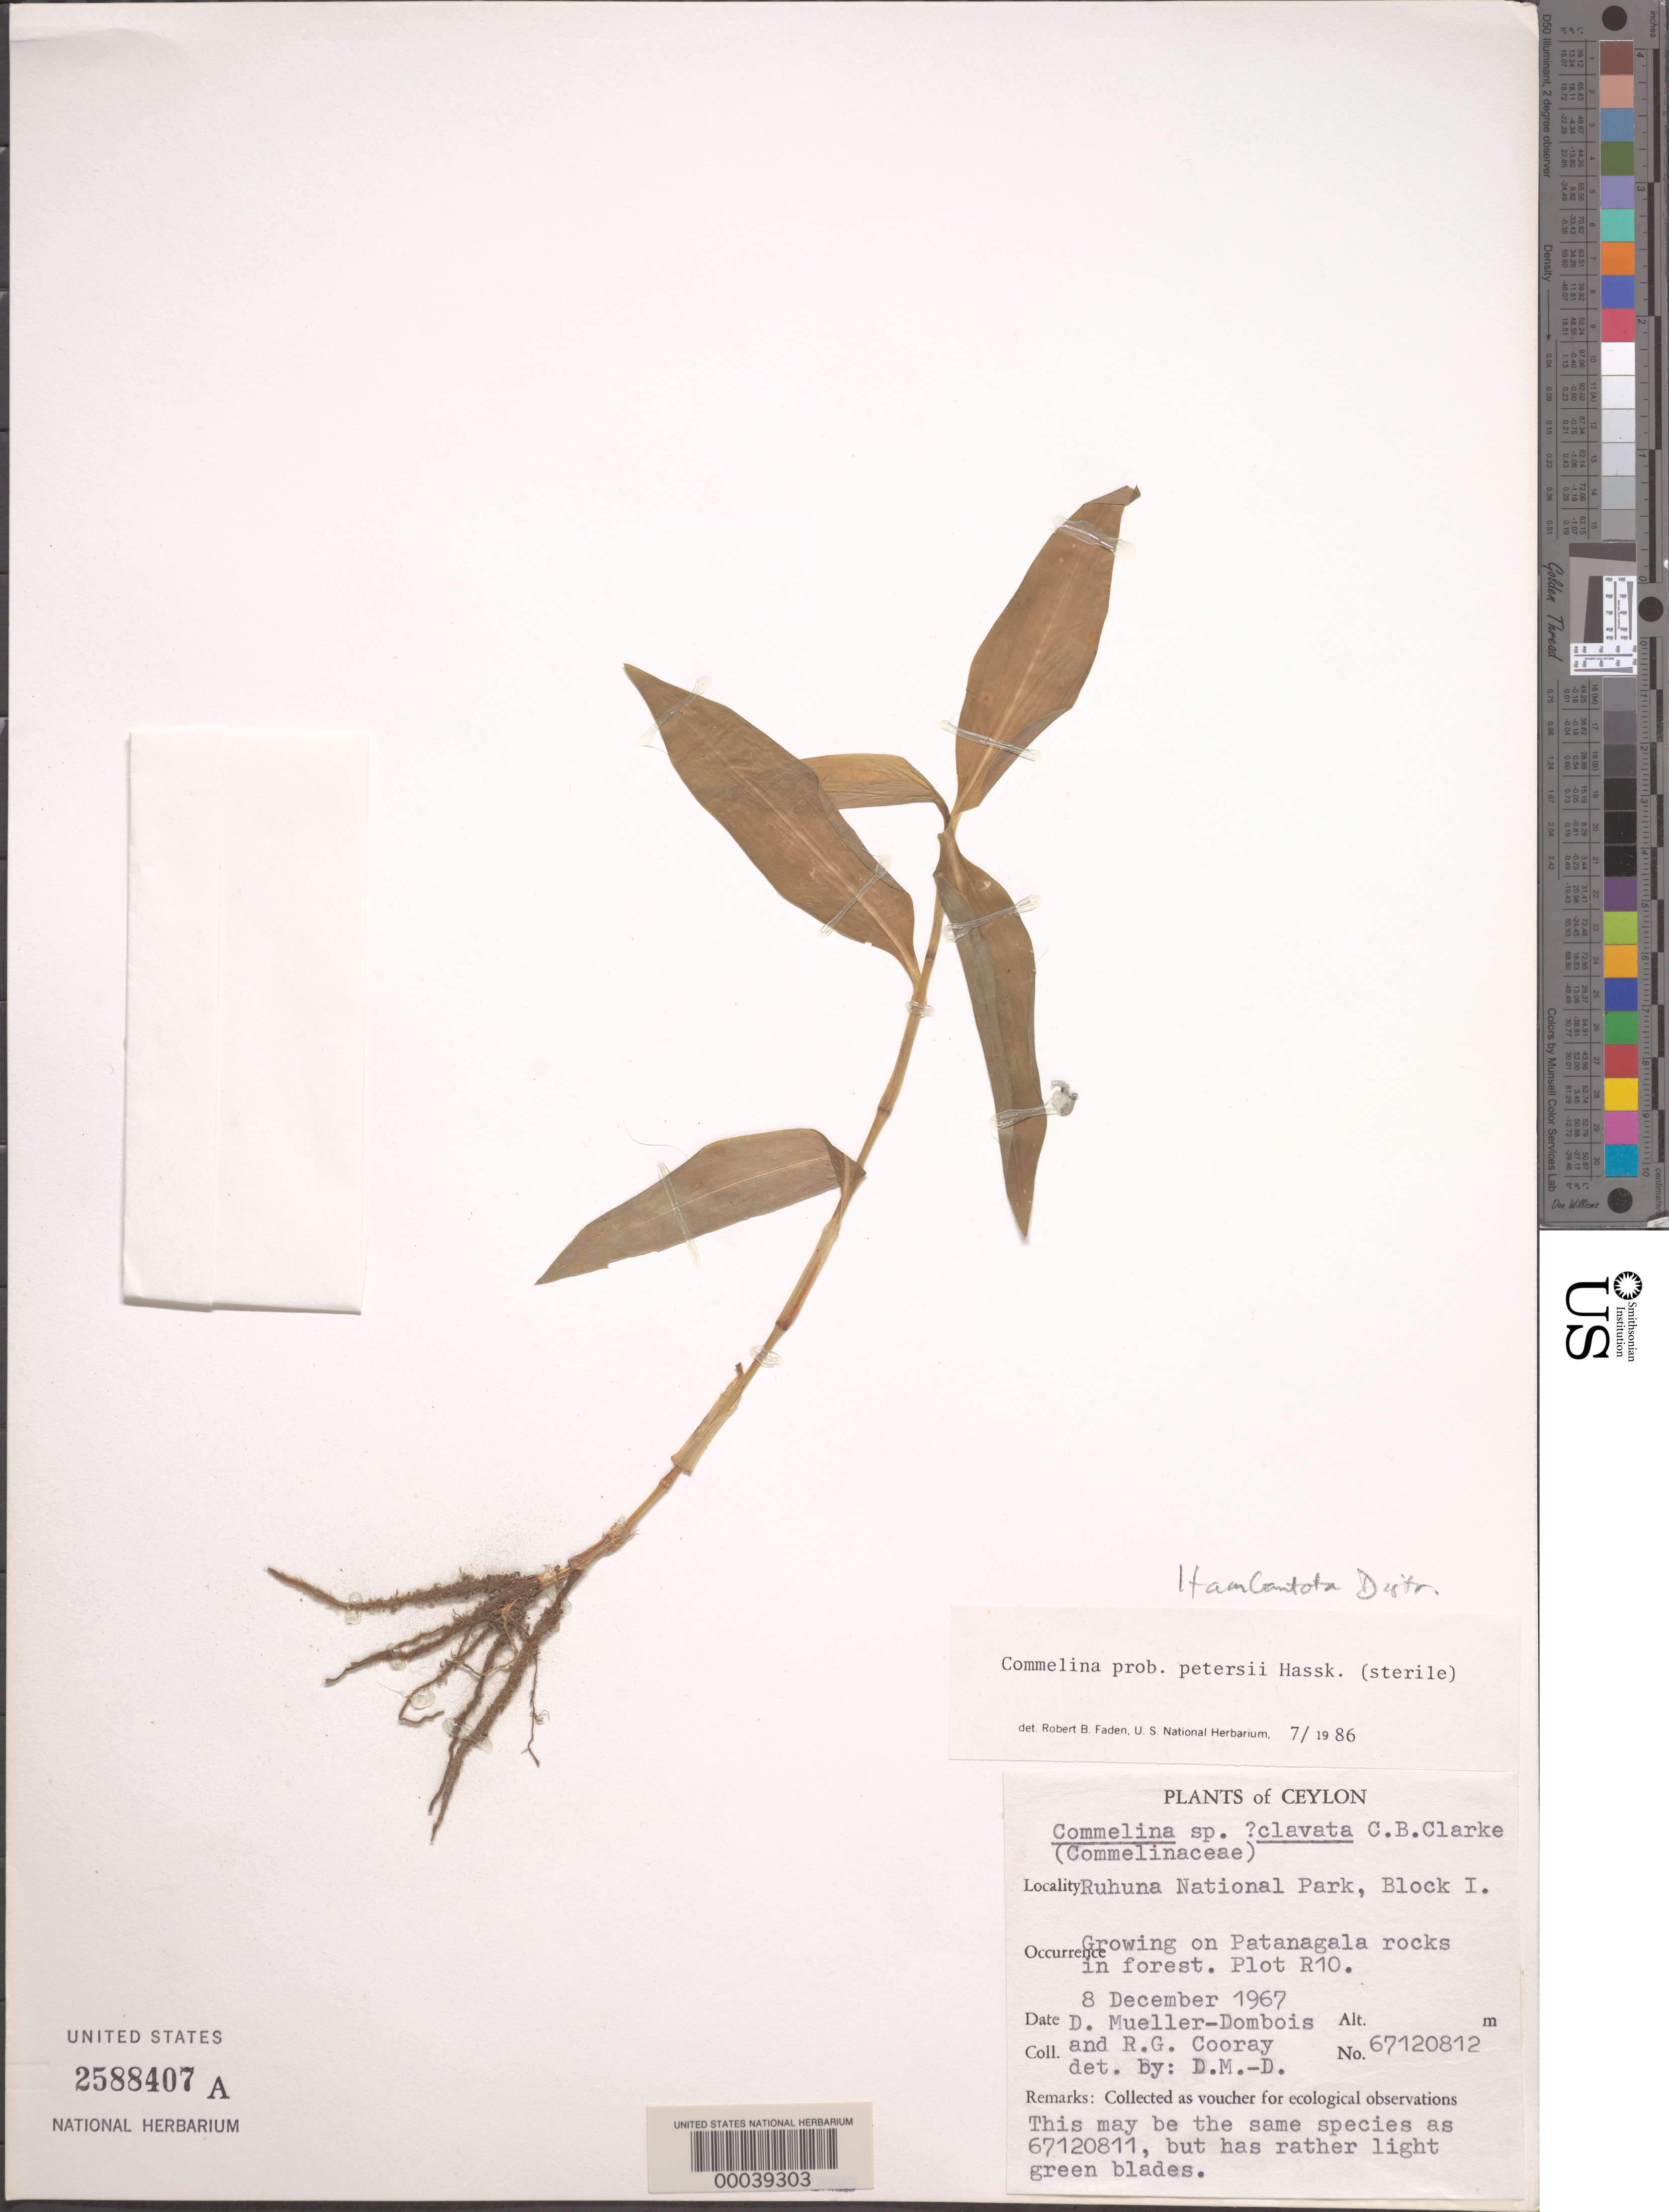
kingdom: Plantae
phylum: Tracheophyta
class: Liliopsida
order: Commelinales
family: Commelinaceae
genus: Commelina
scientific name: Commelina petersii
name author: Hassk.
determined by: Faden, Robert B., (US), Smithsonian Institution - National Museum of Natural History (UNITED STATES)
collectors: D. Mueller-Dombois & R. Cooray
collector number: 67120812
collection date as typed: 08 Dec 1967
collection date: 1967-12-08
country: Sri Lanka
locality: Ruhuna national park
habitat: Rocks in forest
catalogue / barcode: US 2588407A